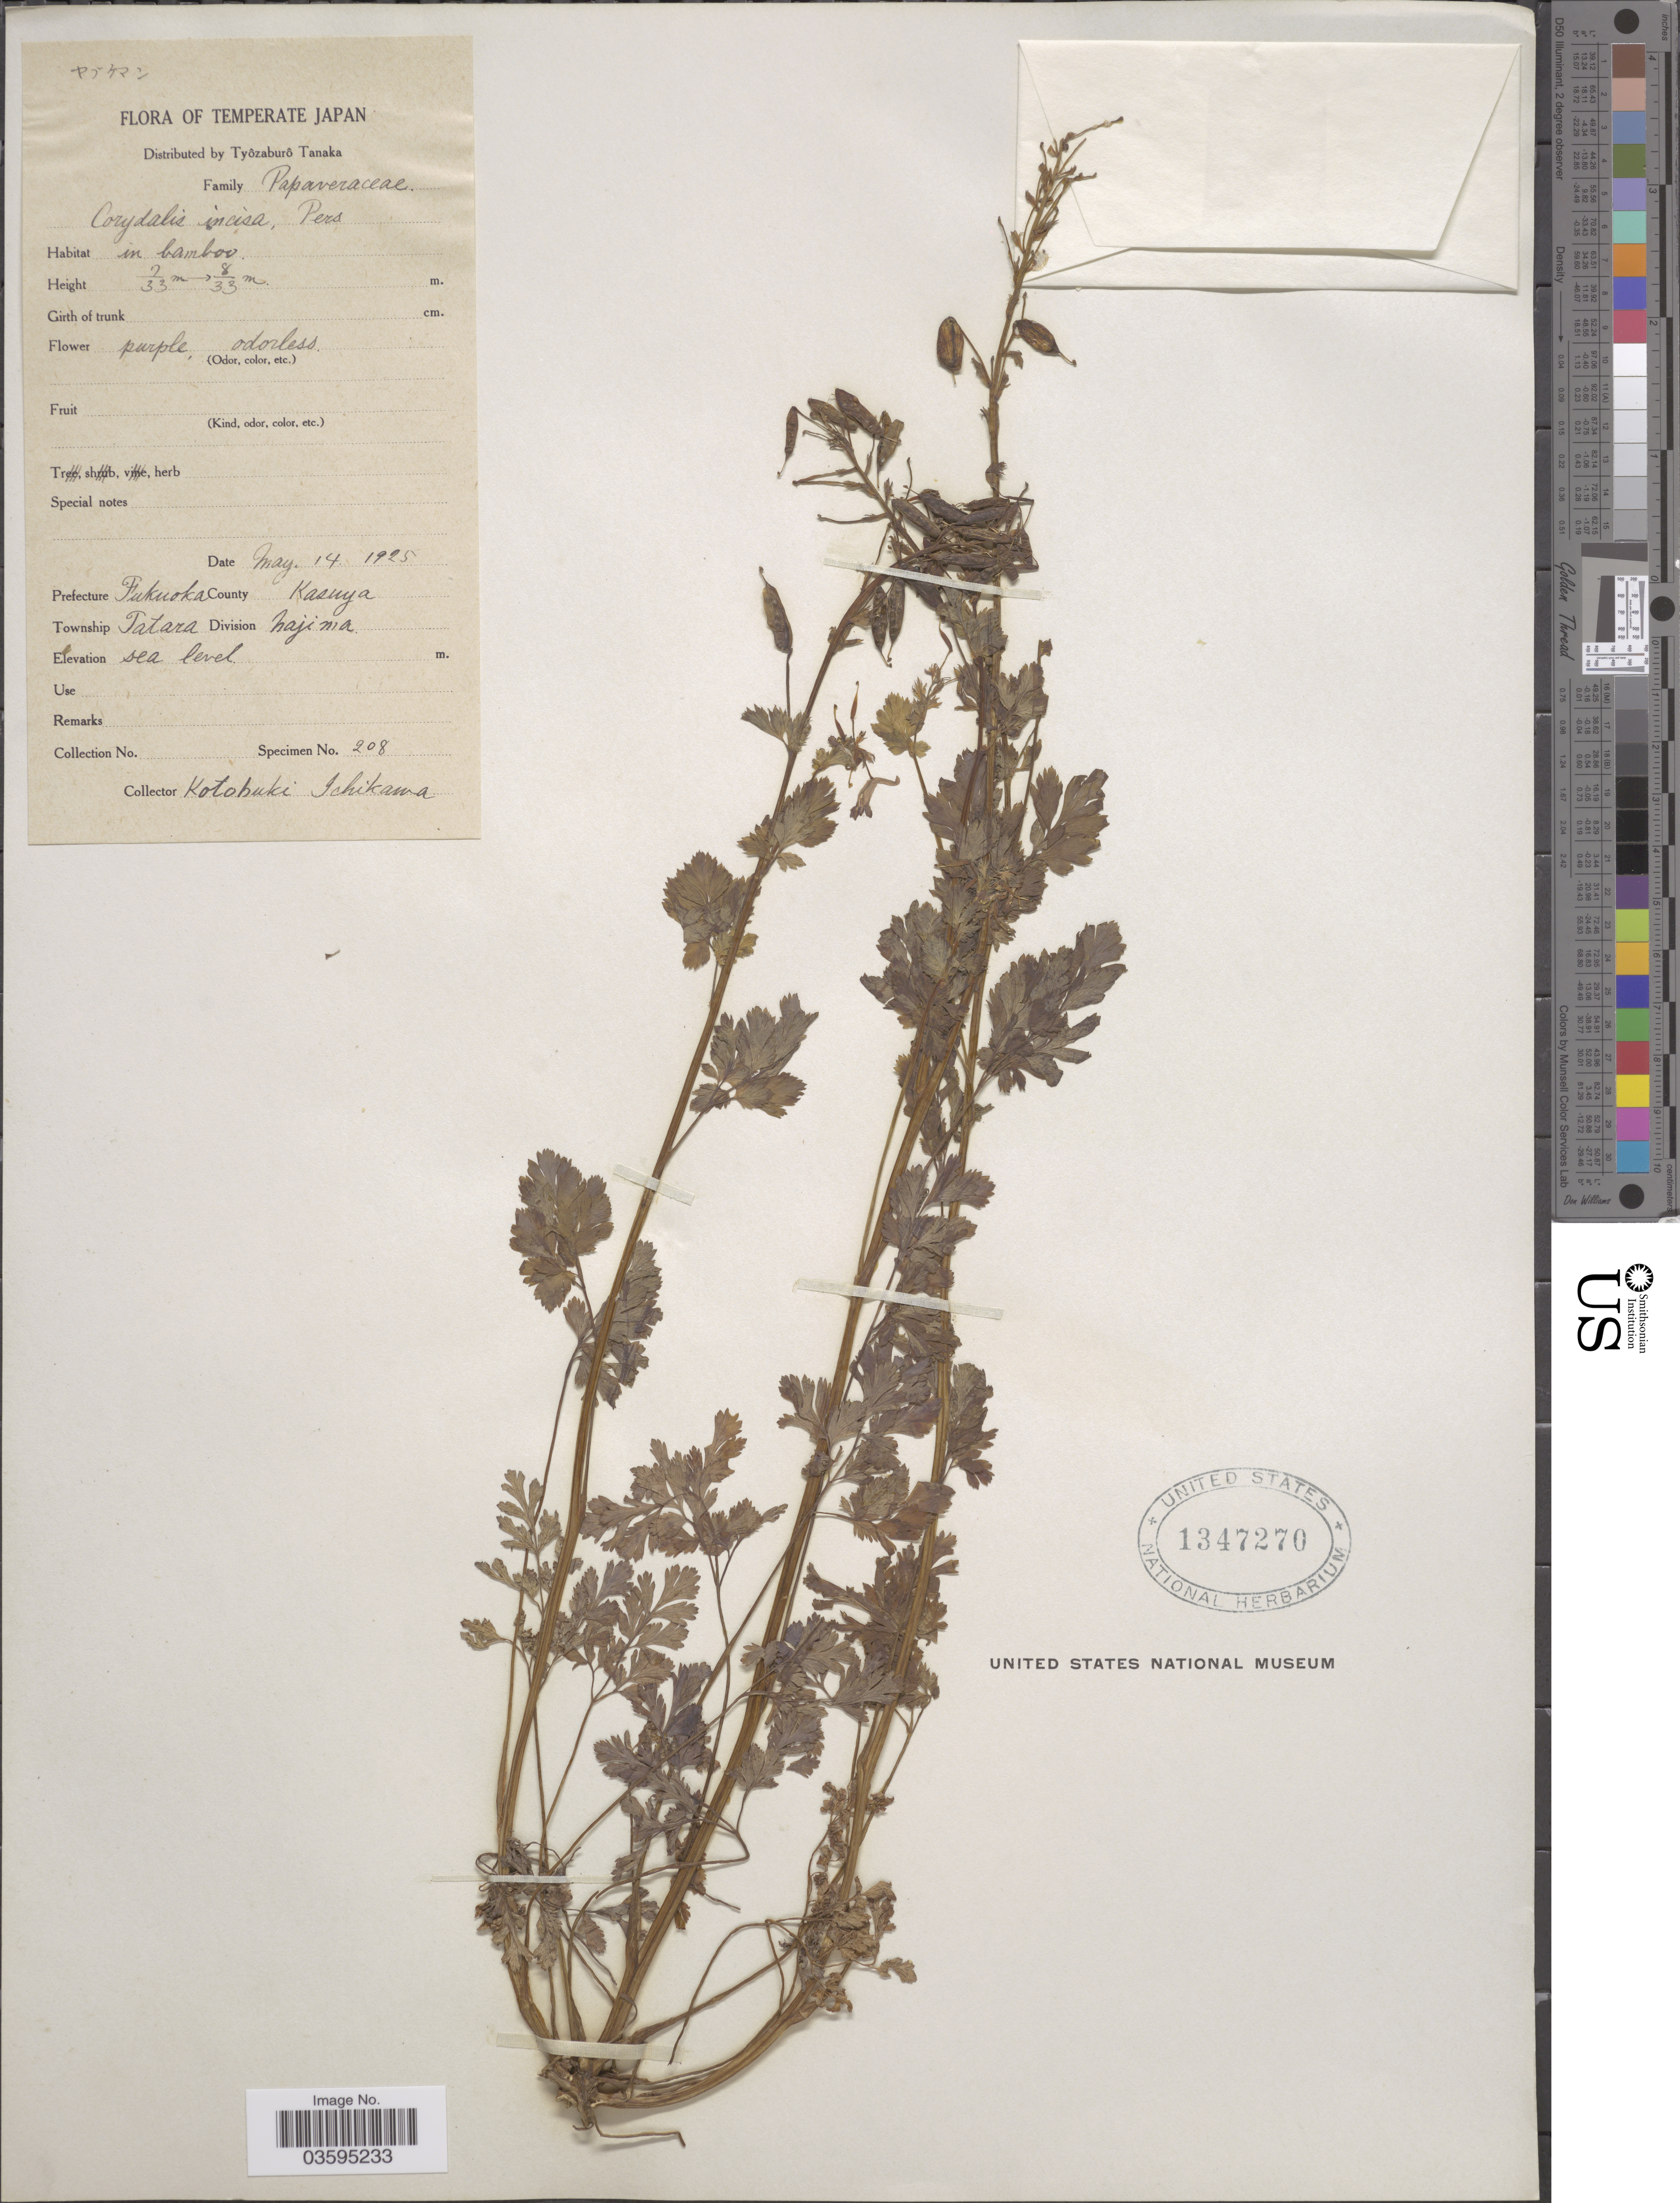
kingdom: Plantae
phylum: Tracheophyta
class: Magnoliopsida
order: Ranunculales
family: Papaveraceae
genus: Corydalis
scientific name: Corydalis incisa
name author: (Thunb.) Pers.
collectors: K. Ichikawa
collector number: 208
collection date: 1925-05-14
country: Japan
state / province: Hukuoka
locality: Temperate Japan. Prefecture Fukuoka. County Kasuya. Township Tatara. Division Najima.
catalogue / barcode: US 1347270